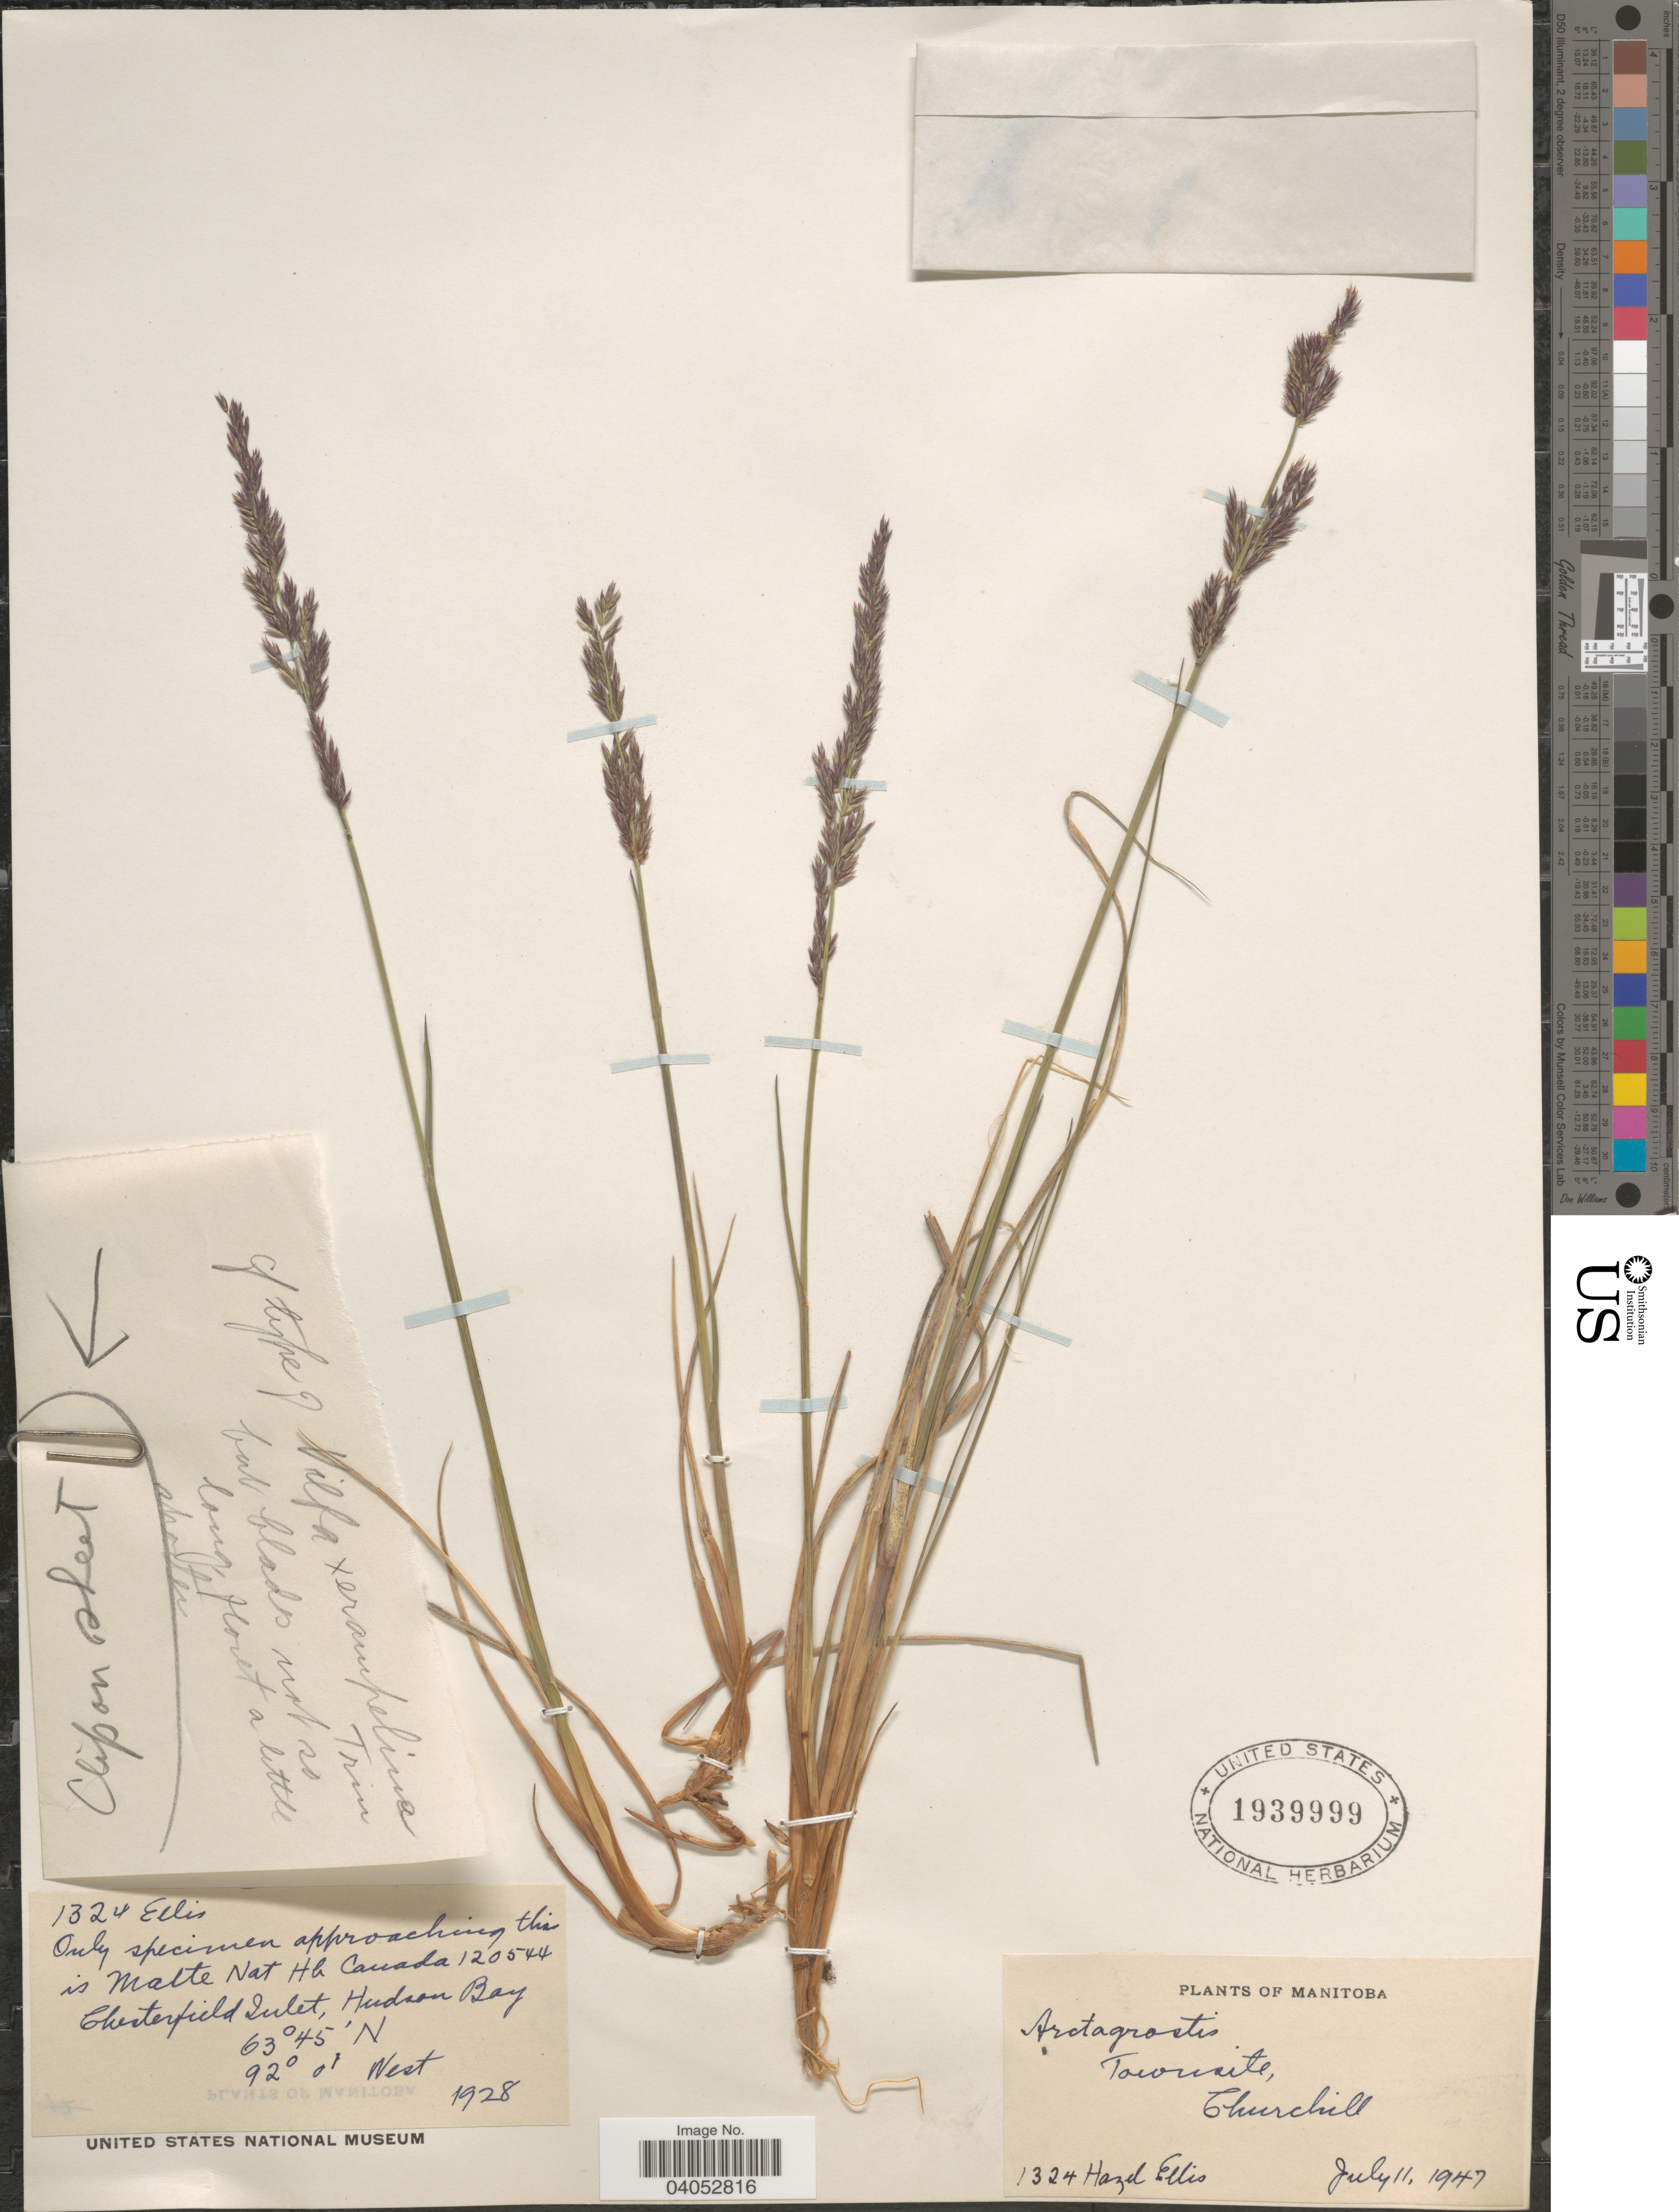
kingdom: Plantae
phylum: Tracheophyta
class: Liliopsida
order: Poales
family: Poaceae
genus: Arctagrostis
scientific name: Arctagrostis latifolia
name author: (R. Br.) Griseb.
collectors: H. Ellis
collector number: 1324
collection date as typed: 1948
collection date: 1947-07-11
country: Canada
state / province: Manitoba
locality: Townsite. Chesterfield Inlet, Hudson Bay.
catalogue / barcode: US 1939999